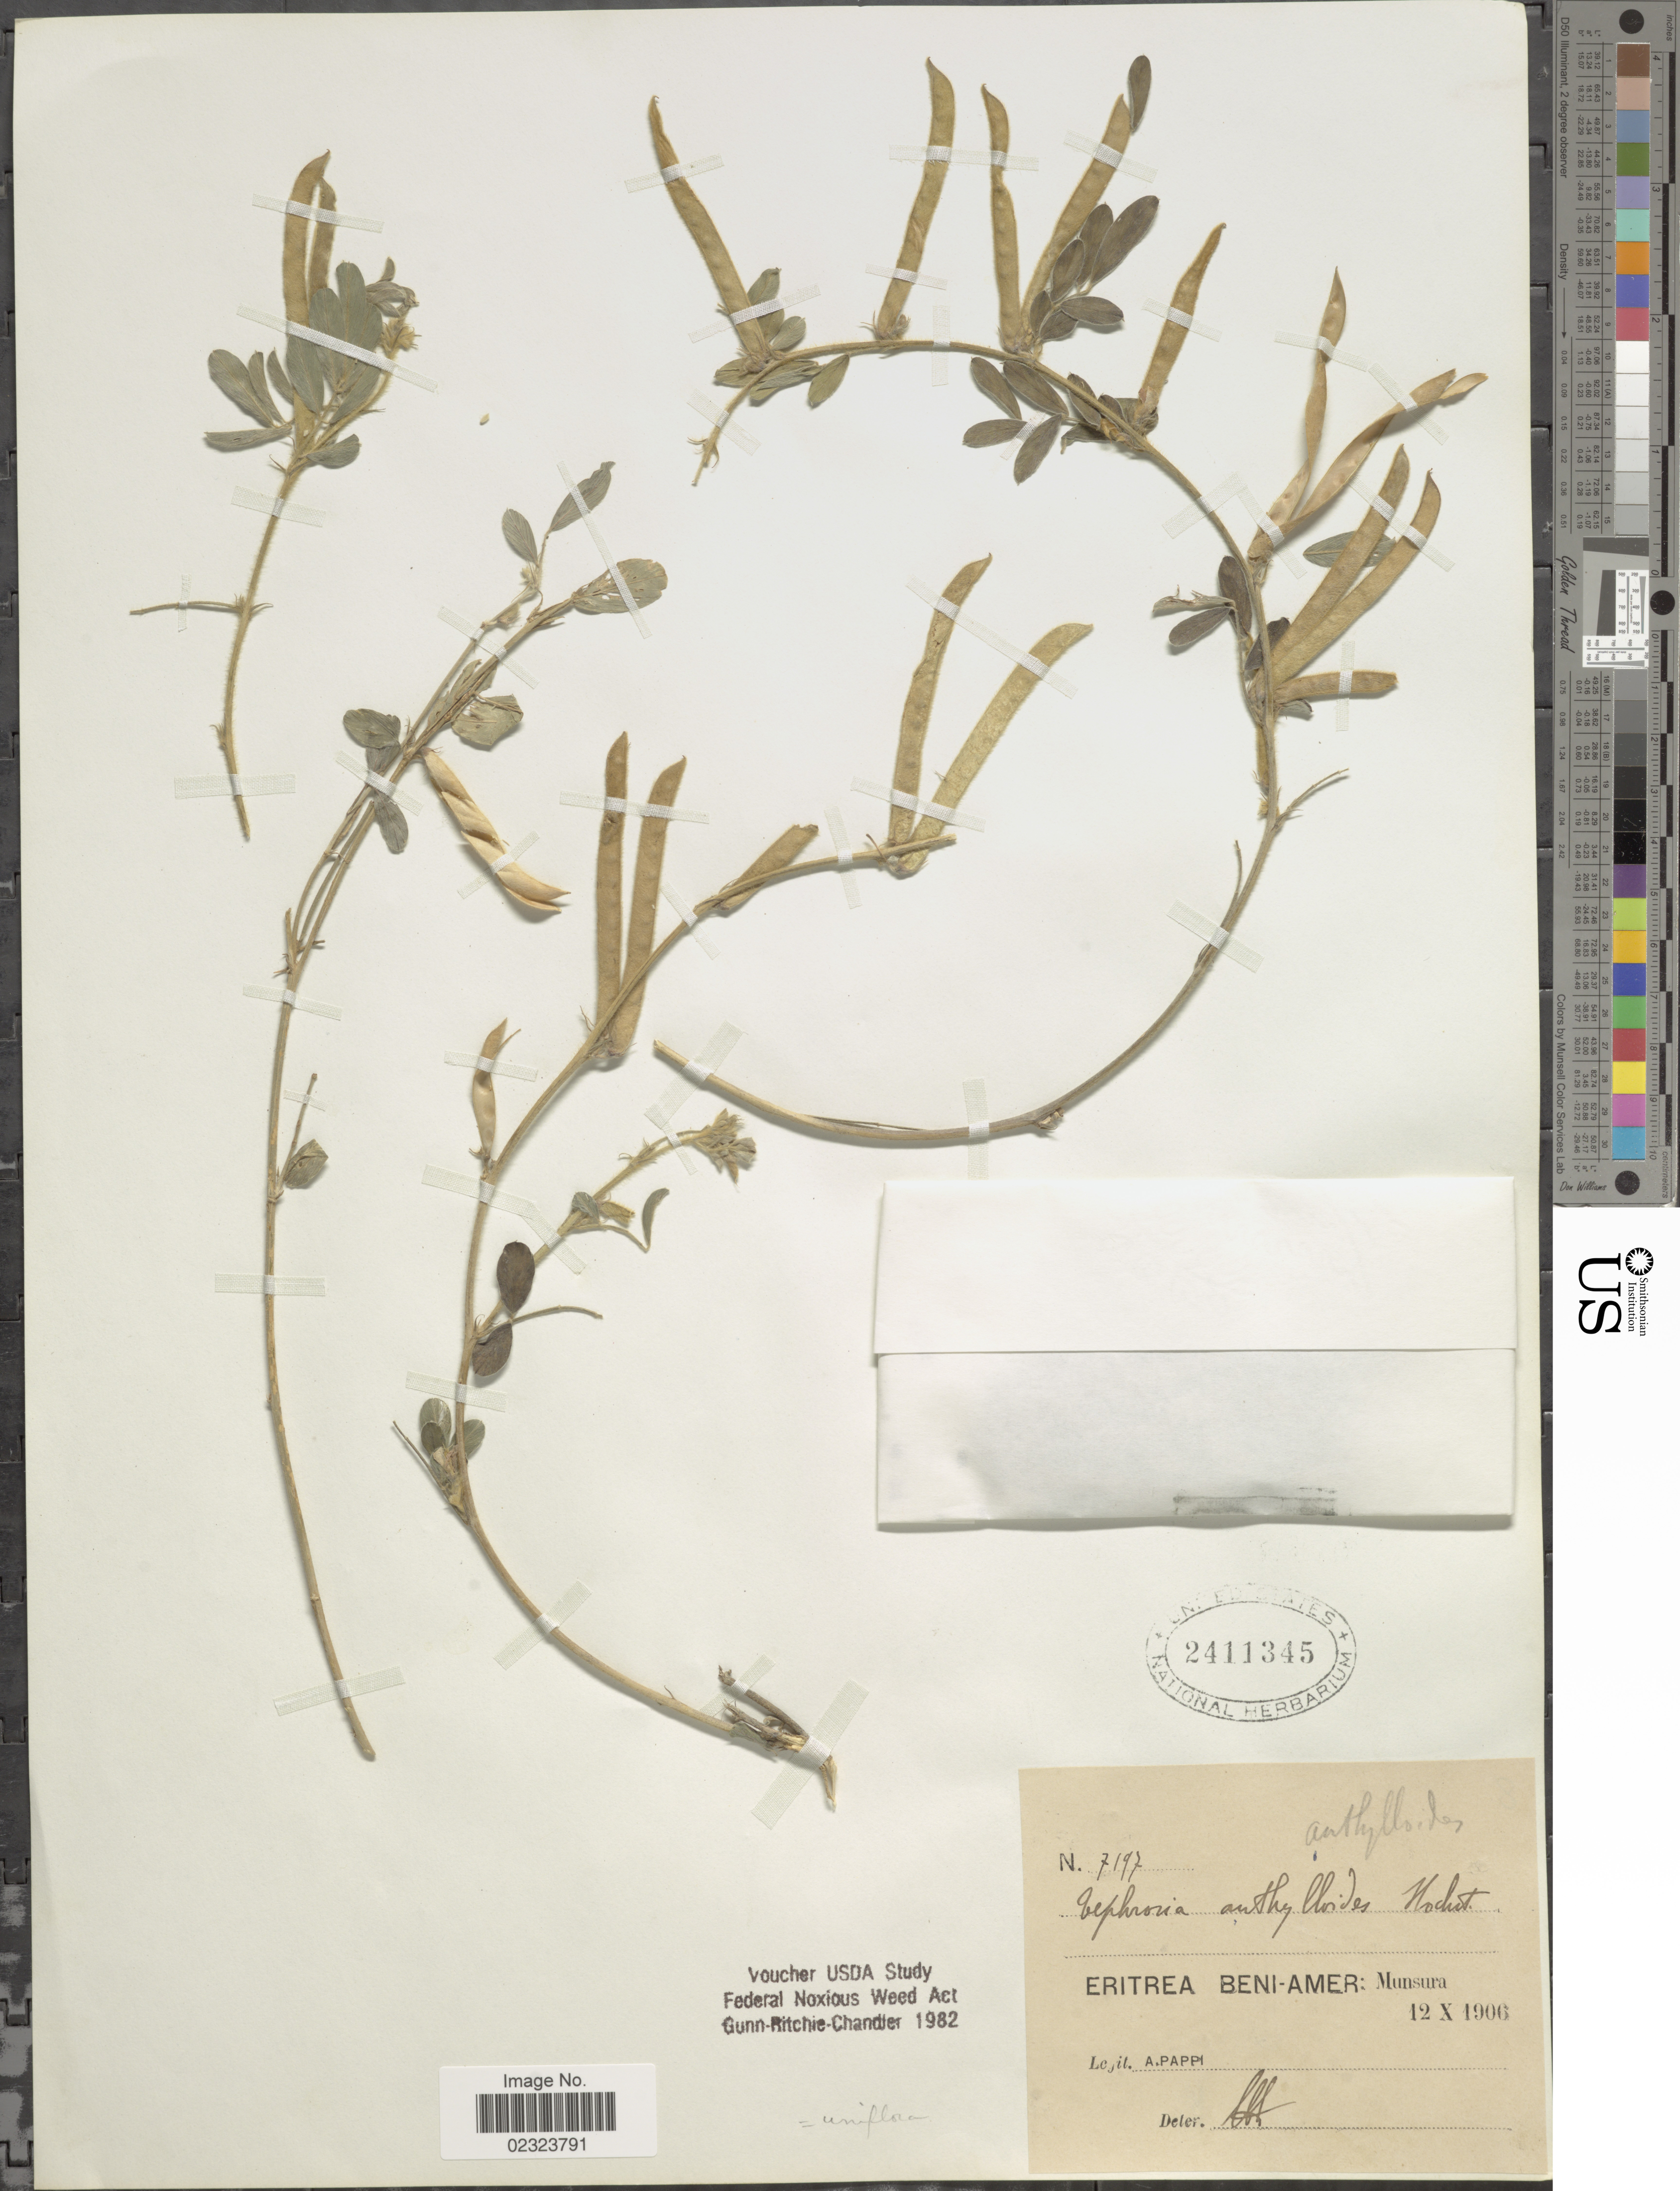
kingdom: Plantae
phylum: Tracheophyta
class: Magnoliopsida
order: Fabales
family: Fabaceae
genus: Tephrosia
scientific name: Tephrosia uniflora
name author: Pers.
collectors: A. Pappi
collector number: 7197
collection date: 1906-10-12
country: Eritrea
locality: Beni-Amer: Munsura.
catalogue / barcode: US 2411345